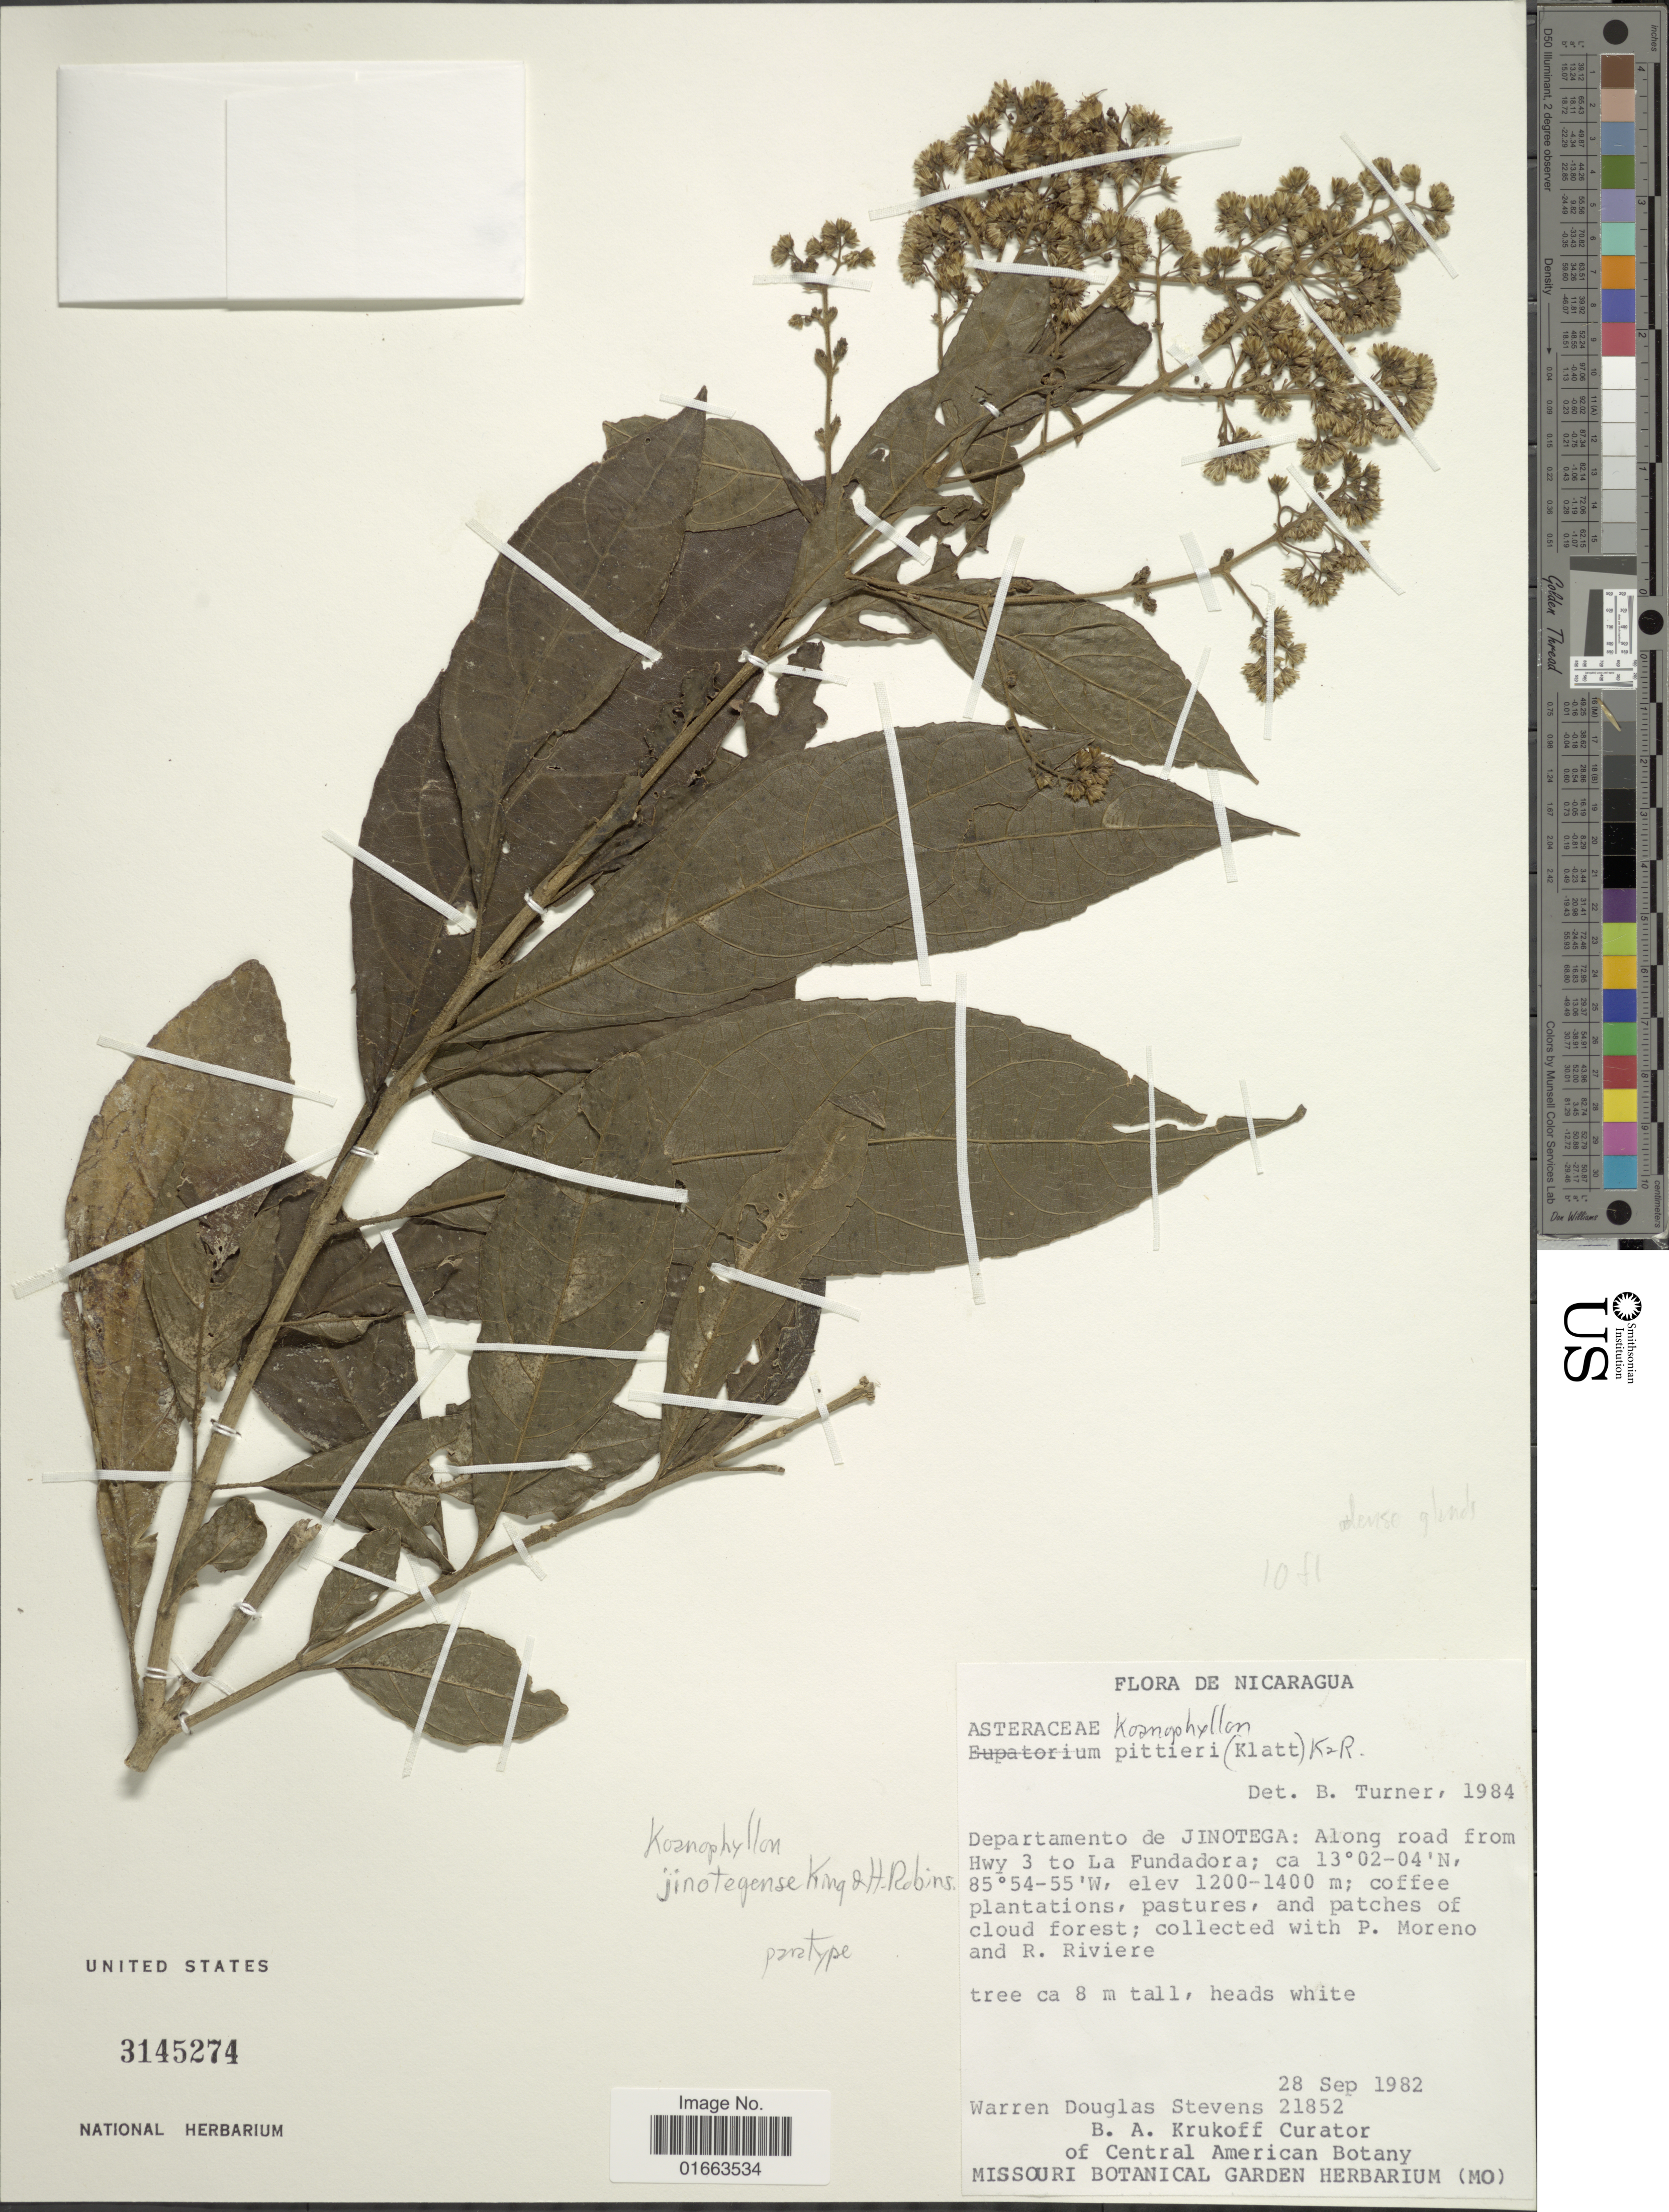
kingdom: Plantae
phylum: Tracheophyta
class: Magnoliopsida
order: Asterales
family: Asteraceae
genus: Koanophyllon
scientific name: Koanophyllon jinotegense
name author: R.M. King & H. Rob.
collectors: W. D. Stevens, B. A. Krukoff, P. Moreno & R. Riviere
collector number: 21852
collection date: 1982-09-28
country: Nicaragua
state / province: Jinotega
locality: Along road from Hwy 3 to La Fundadora; coffee plantations, pastures and patches of cloud forest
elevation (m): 1200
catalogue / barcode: US 3145274